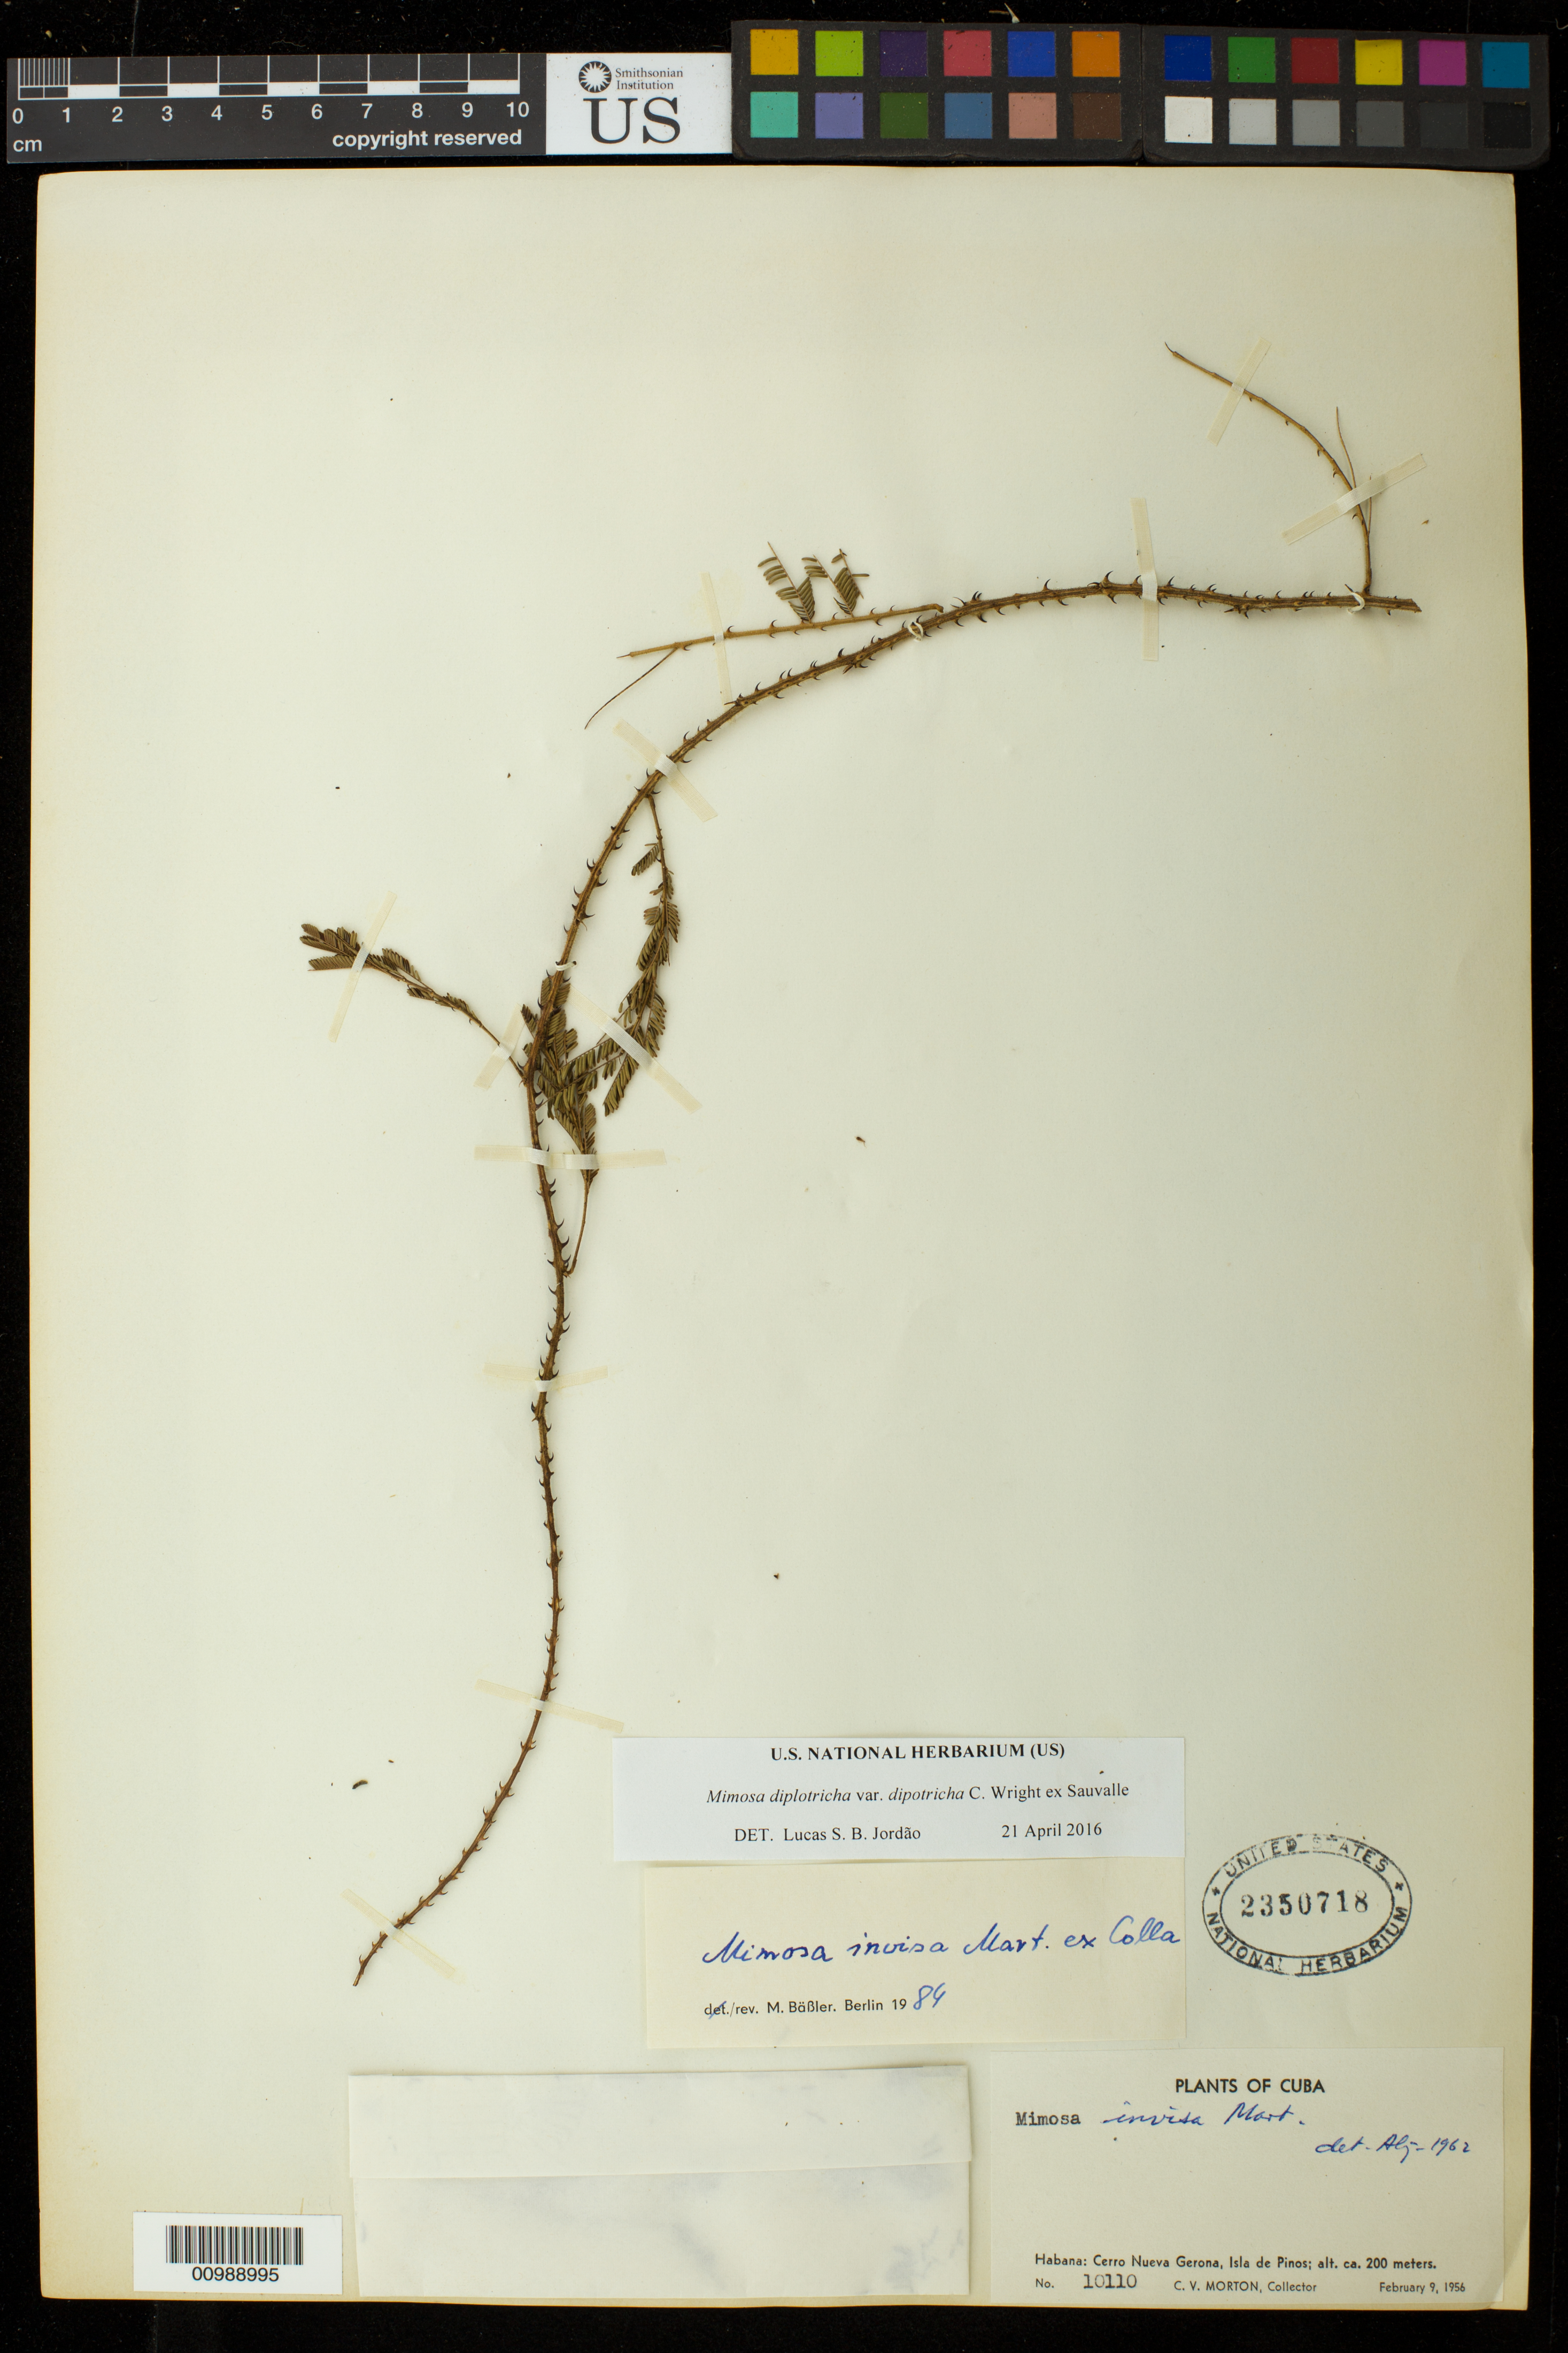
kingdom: Plantae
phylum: Tracheophyta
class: Magnoliopsida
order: Fabales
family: Fabaceae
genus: Mimosa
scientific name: Mimosa diplotricha var. diplotricha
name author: C. Wright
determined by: Jordão, Lucas S.B.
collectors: C. V. Morton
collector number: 10110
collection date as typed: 09 Feb 1956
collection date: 1956-02-09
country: Cuba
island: Isla de la Juventud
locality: Isle of Pines, Cerro Nueva Gerona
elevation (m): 200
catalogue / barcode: US 2350718